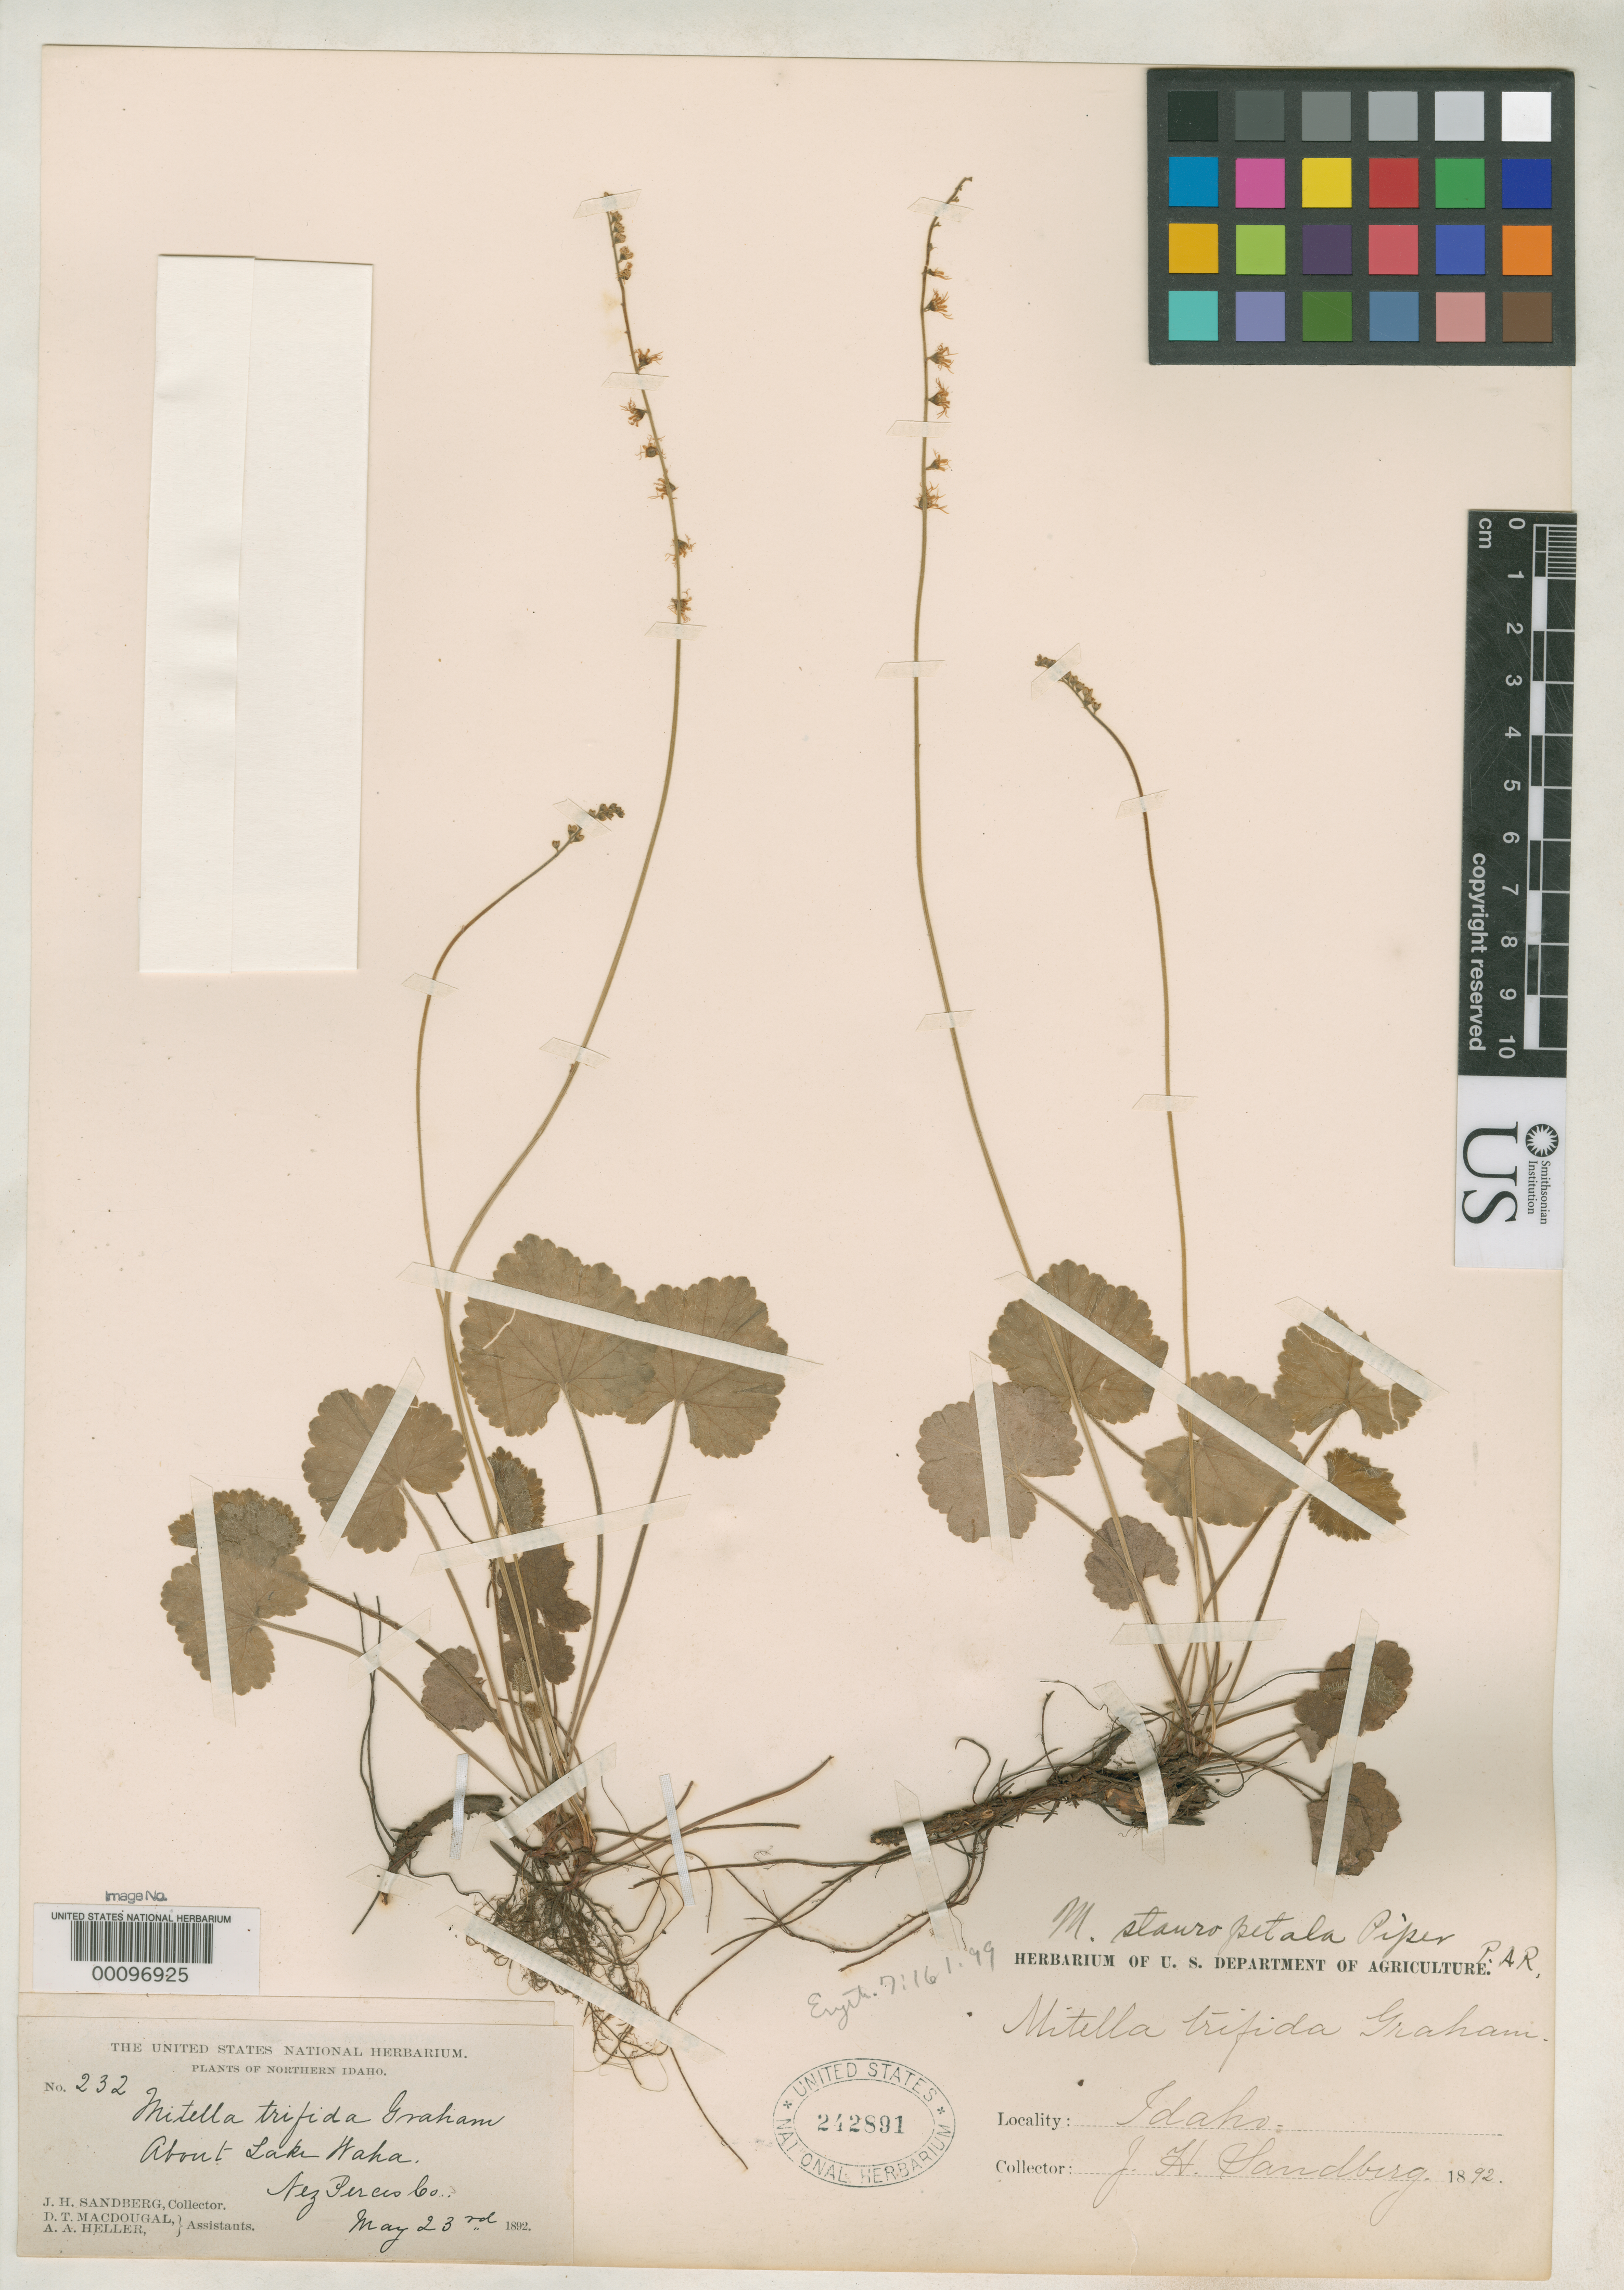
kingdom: Plantae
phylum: Tracheophyta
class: Magnoliopsida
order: Saxifragales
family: Saxifragaceae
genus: Mitella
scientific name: Mitella stauropetala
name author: Piper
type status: Isotype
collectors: J. H. Sandberg, D. T. MacDougal & A. A. Heller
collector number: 232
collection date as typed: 23 May 1892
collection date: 1892-05-23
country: United States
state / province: Idaho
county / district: Nez Perce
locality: About Lake Waha.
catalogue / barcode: US 242891